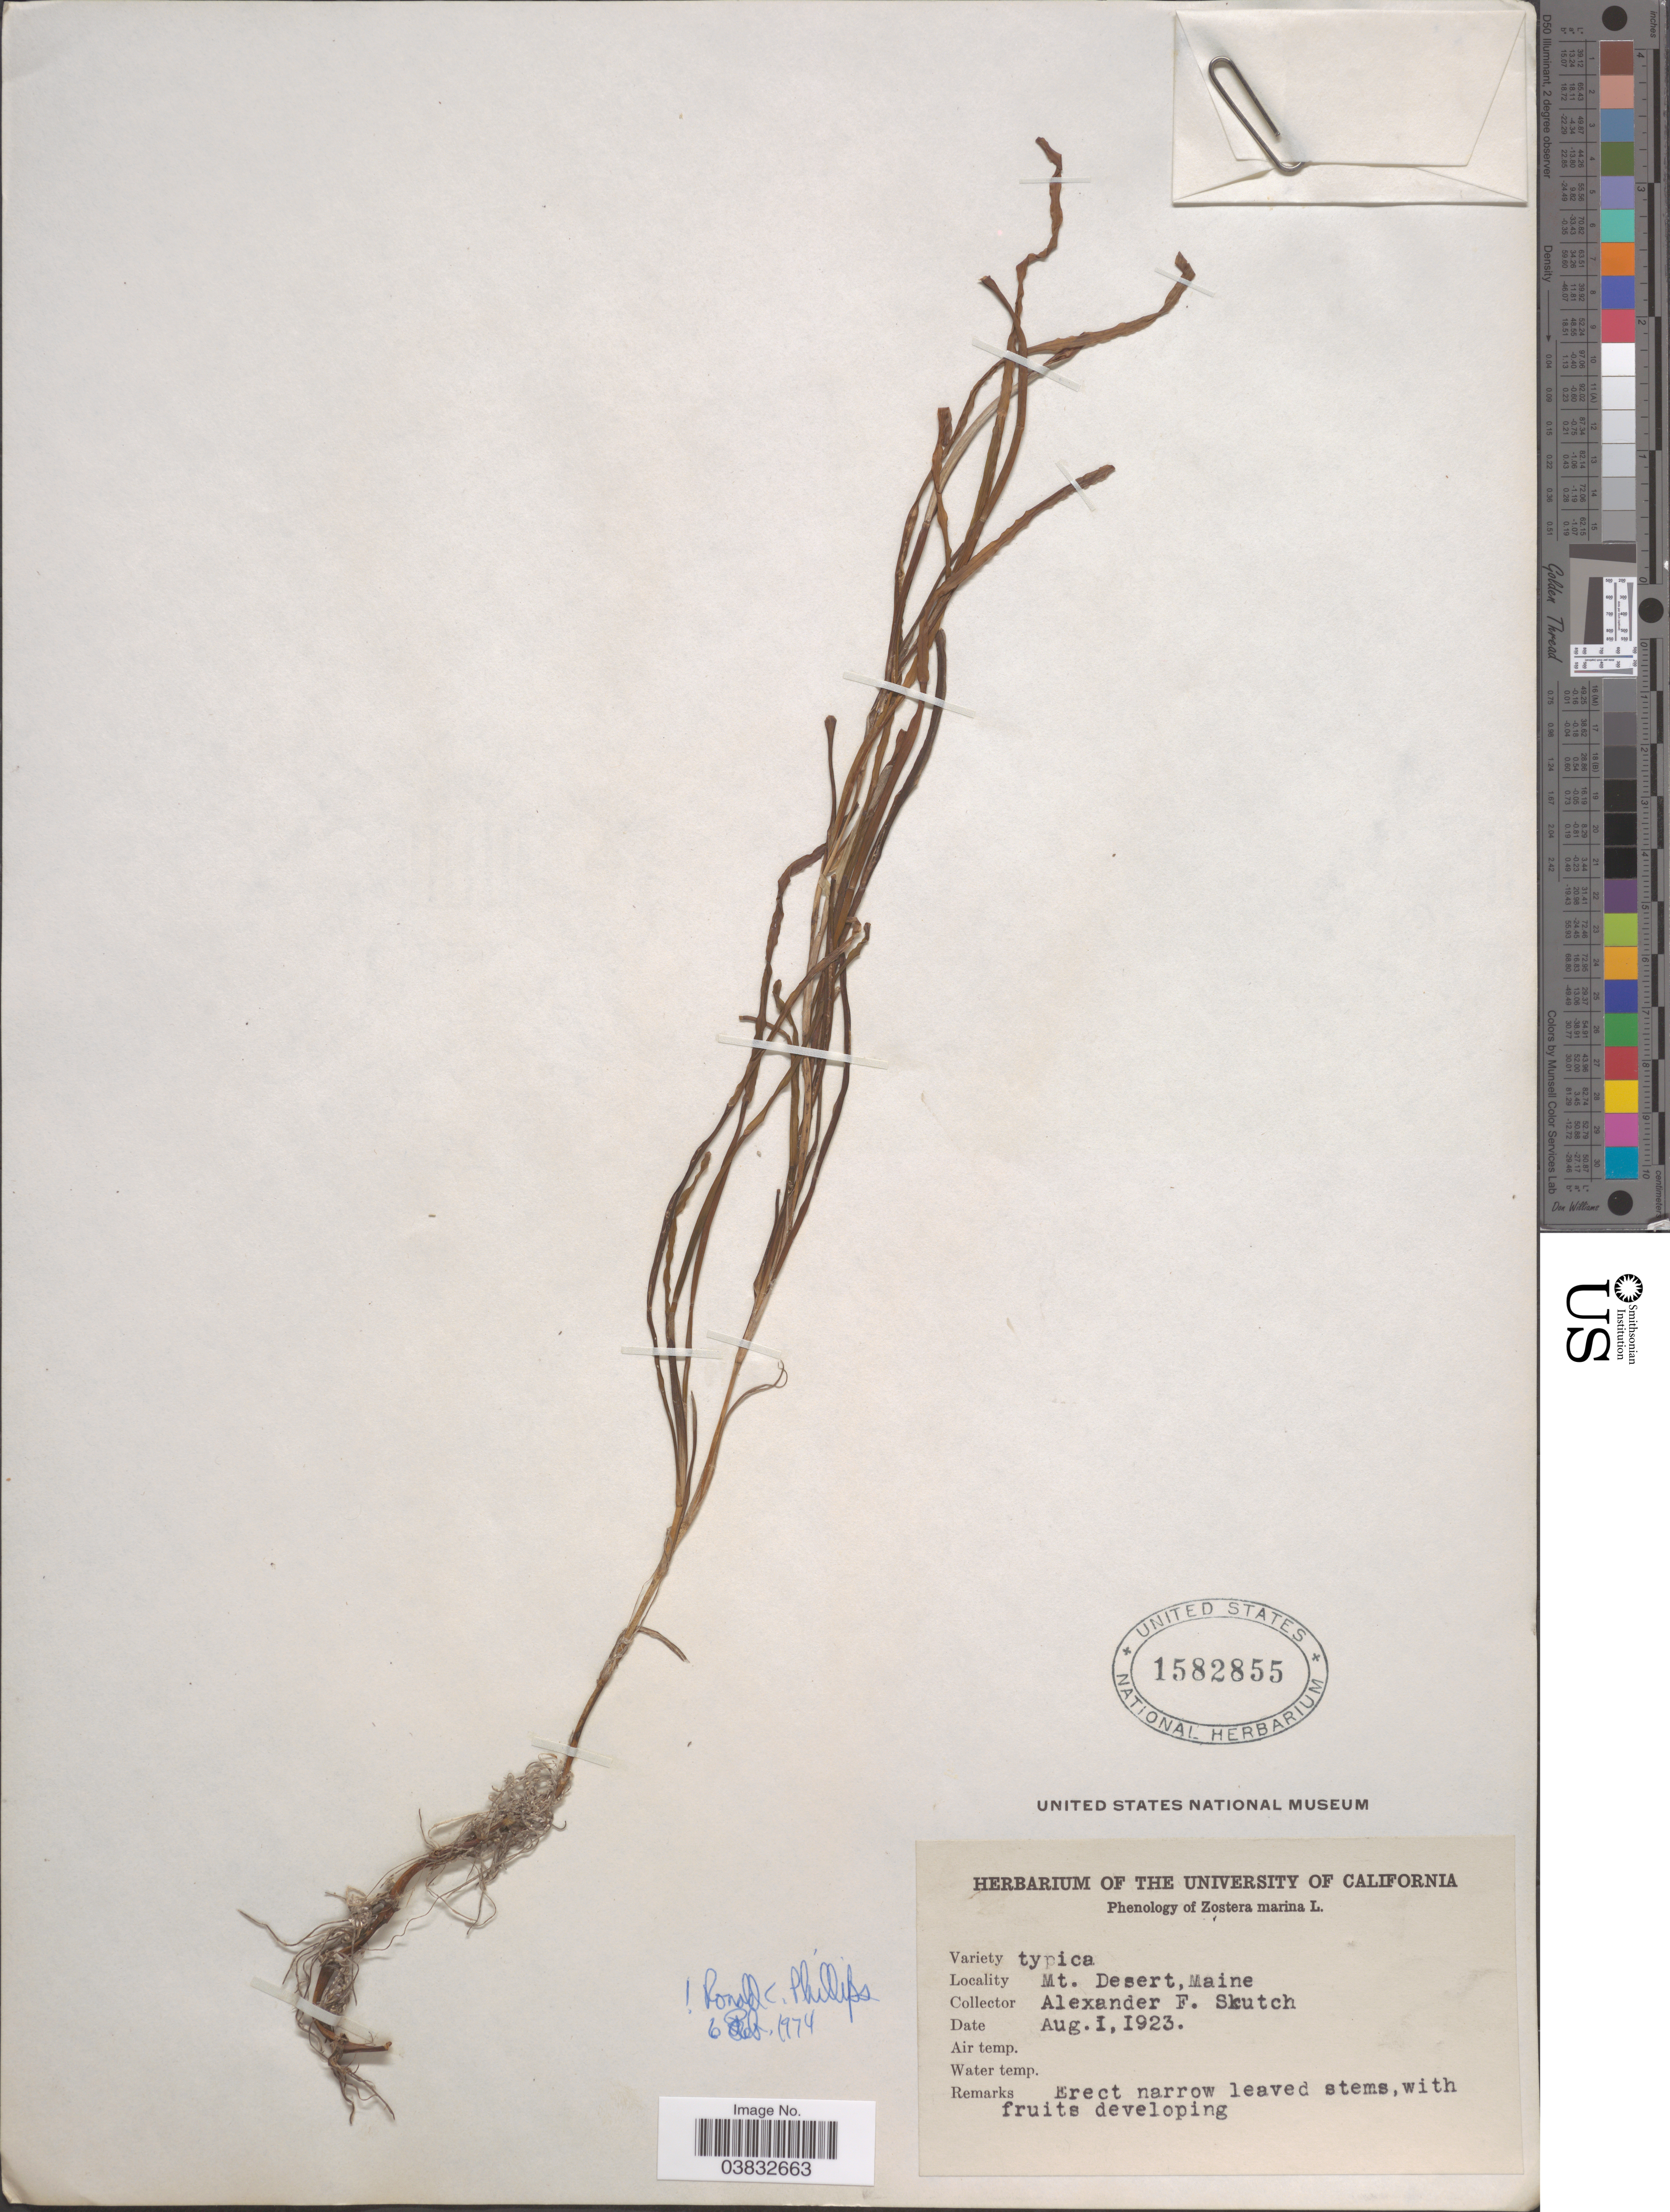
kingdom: Plantae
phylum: Tracheophyta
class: Liliopsida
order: Alismatales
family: Zosteraceae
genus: Zostera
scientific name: Zostera marina var. typica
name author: L.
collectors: A. F. Skutch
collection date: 1923-08-01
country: United States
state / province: Maine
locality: Mt. Desert.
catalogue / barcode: US 1582855